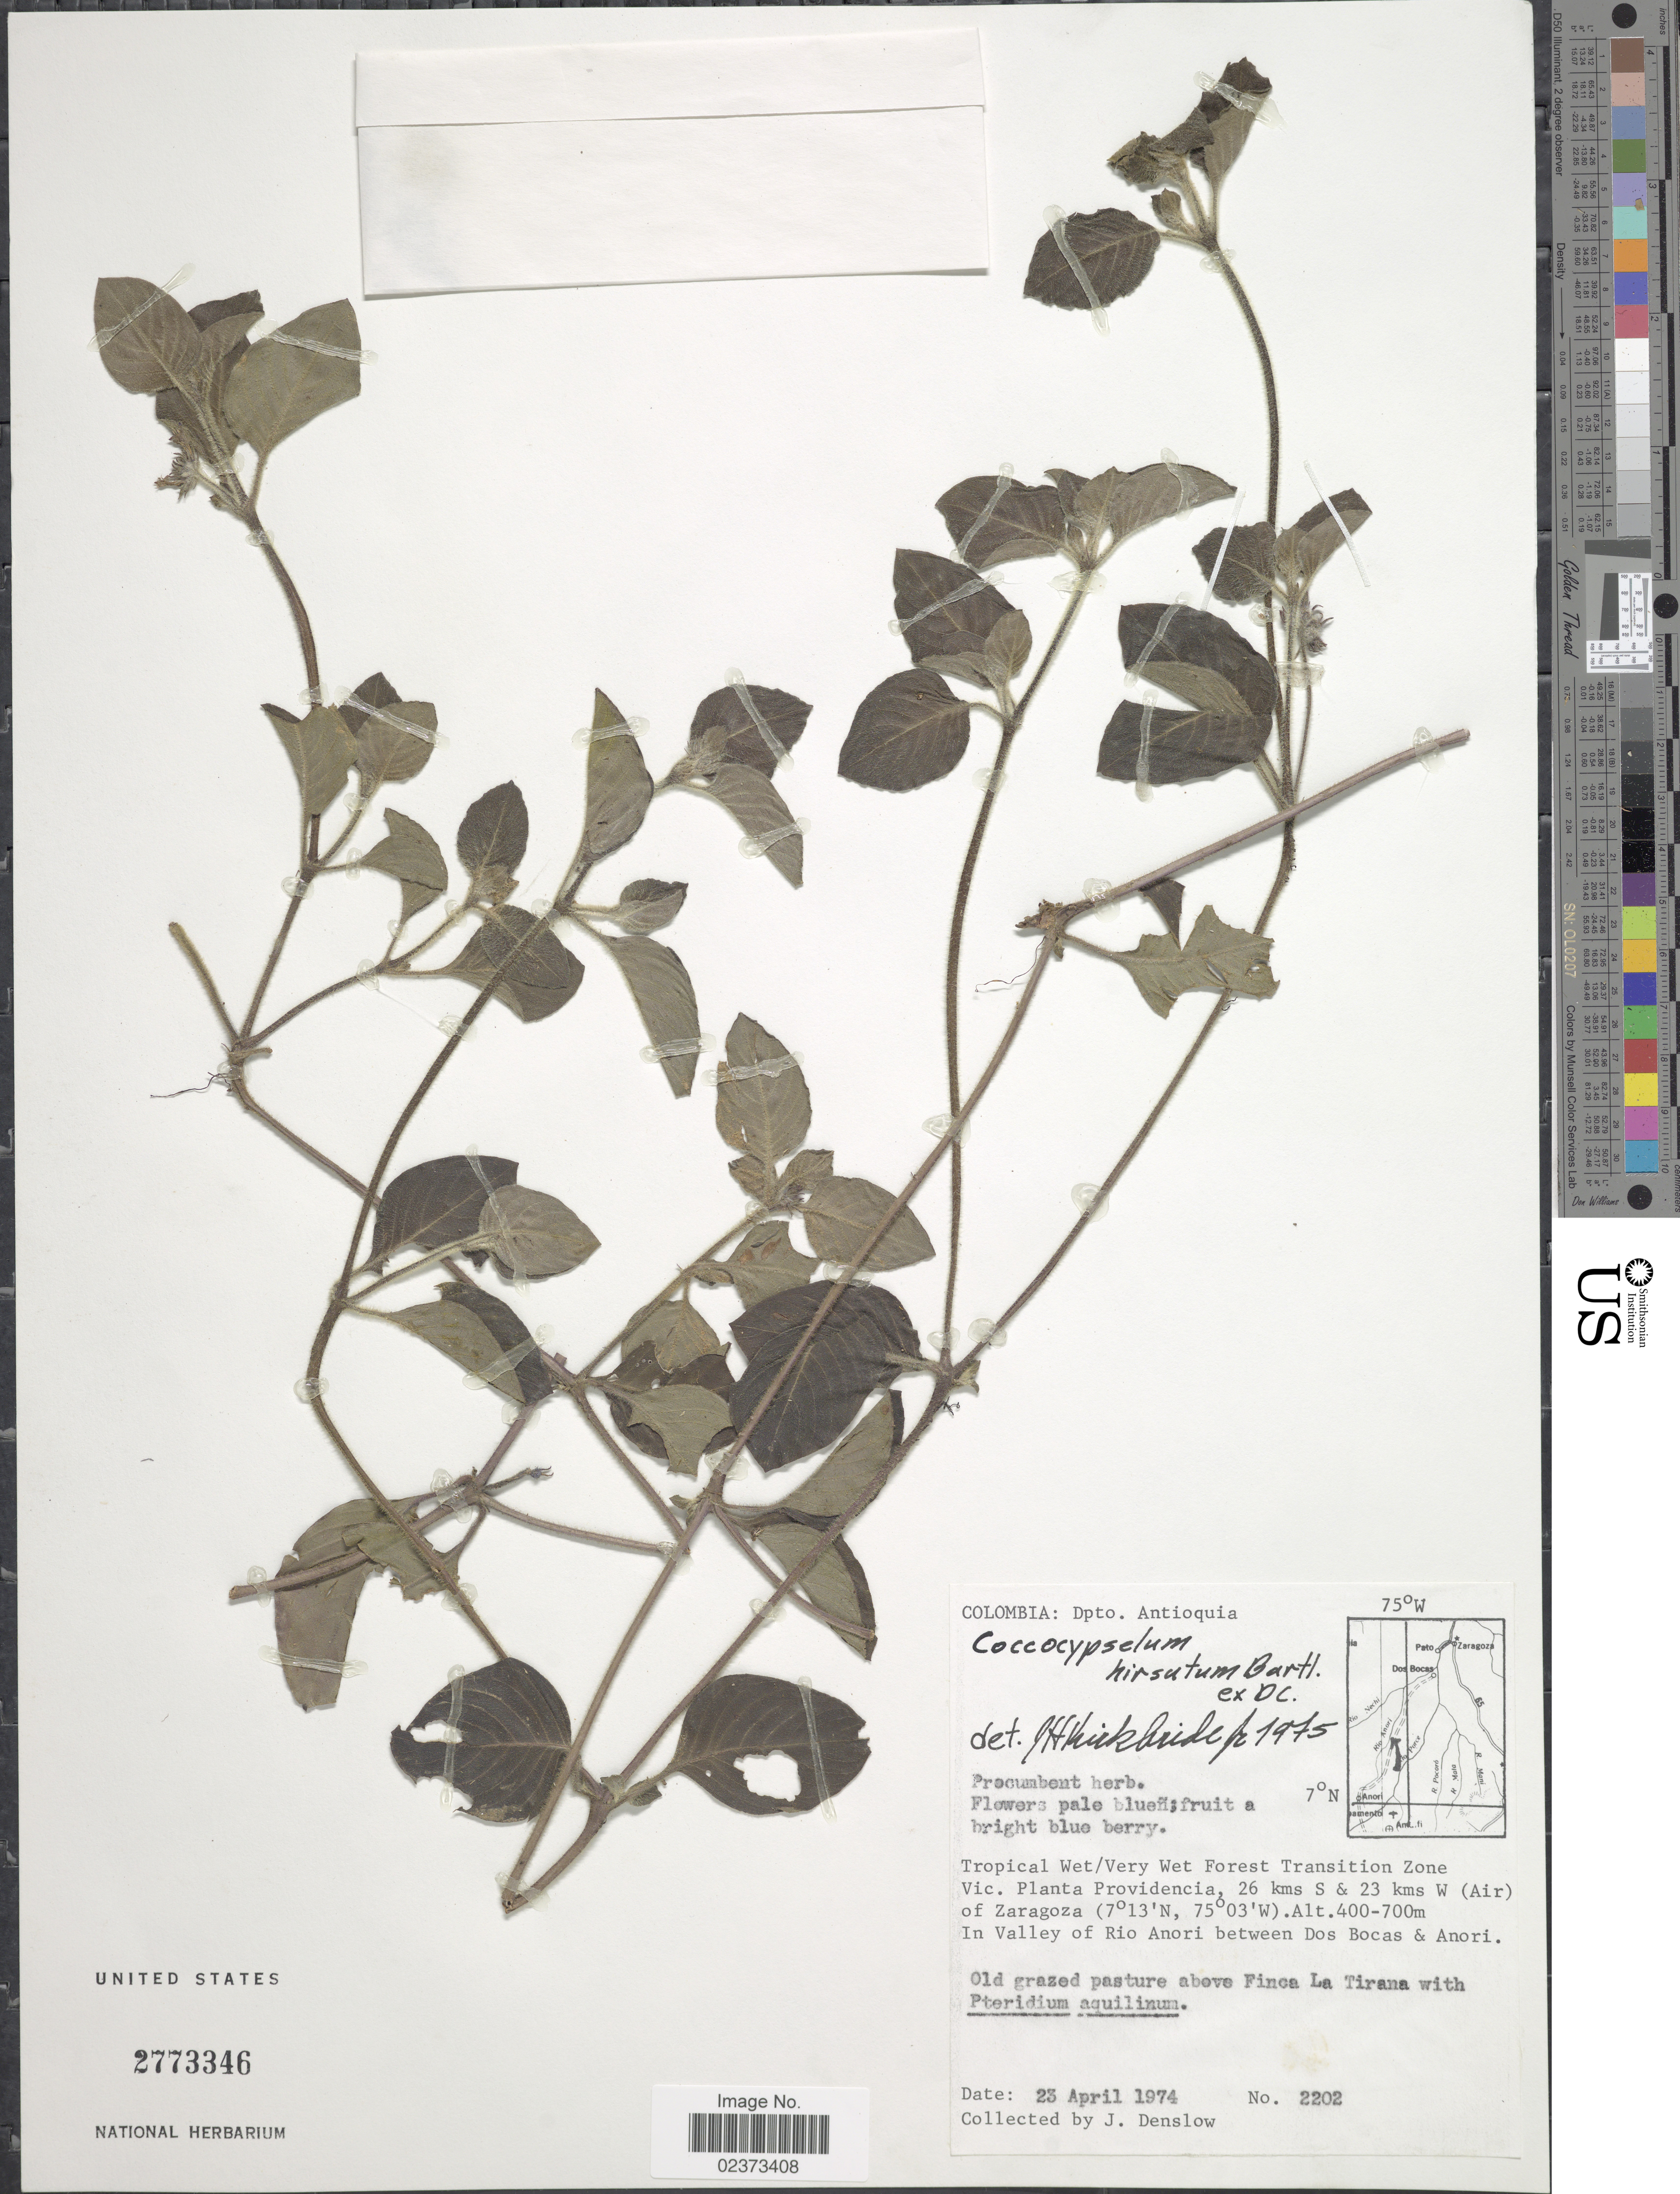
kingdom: Plantae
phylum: Tracheophyta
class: Magnoliopsida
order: Gentianales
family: Rubiaceae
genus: Coccocypselum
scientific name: Coccocypselum hirsutum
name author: Bartl. ex DC.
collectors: J. Denslow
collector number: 2202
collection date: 1974-04-23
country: Colombia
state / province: Antioquia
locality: Tropical Wet/Very Wet Forest Transition Zone Vic. Planta Providencia, 26 kms S & 23 kms W (Air) of Zaragoza, in valley of Rio Anori between Dos Bocas & Anori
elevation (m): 400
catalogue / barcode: US 2773346